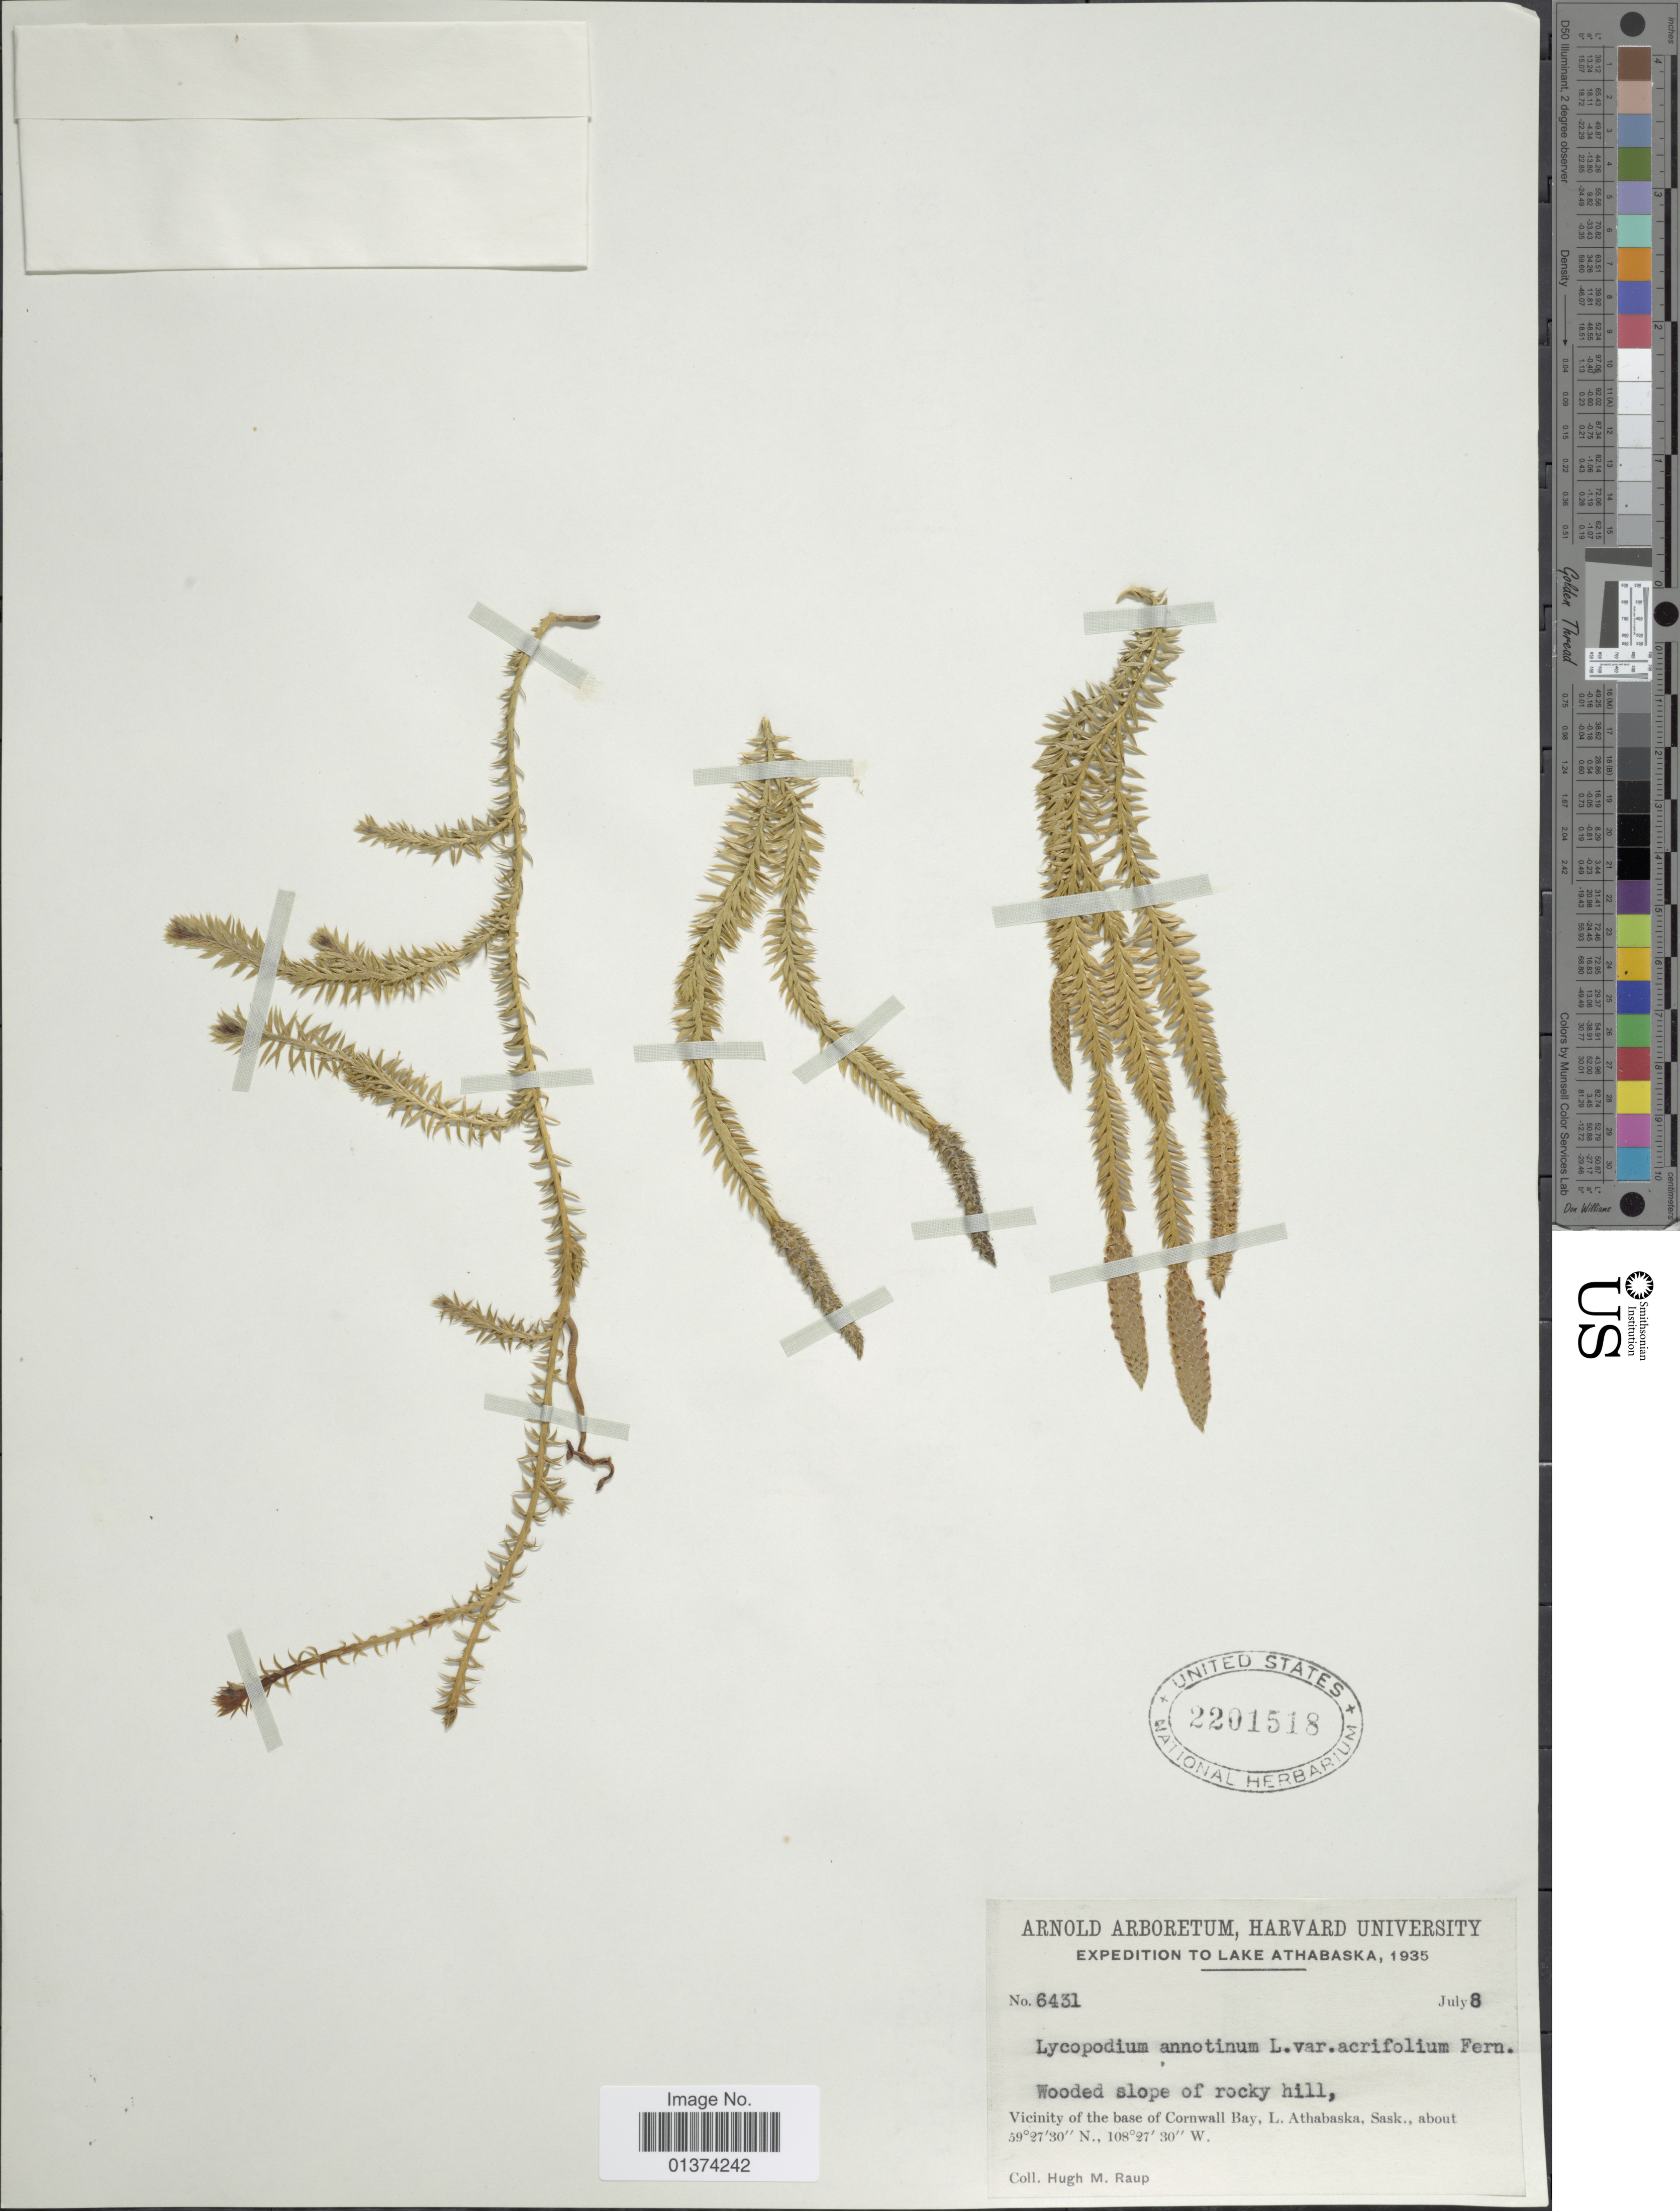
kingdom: Plantae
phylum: Tracheophyta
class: Lycopodiopsida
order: Lycopodiales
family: Lycopodiaceae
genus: Spinulum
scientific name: Spinulum annotinum subsp. annotinum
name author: (L.) A. Haines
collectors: H. Raup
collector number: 6431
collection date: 1935-07-08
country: Canada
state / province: Saskatchewan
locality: Vicinity of the base of Cornwall Bay, L. Athabaska, Sask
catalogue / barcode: US 2201518